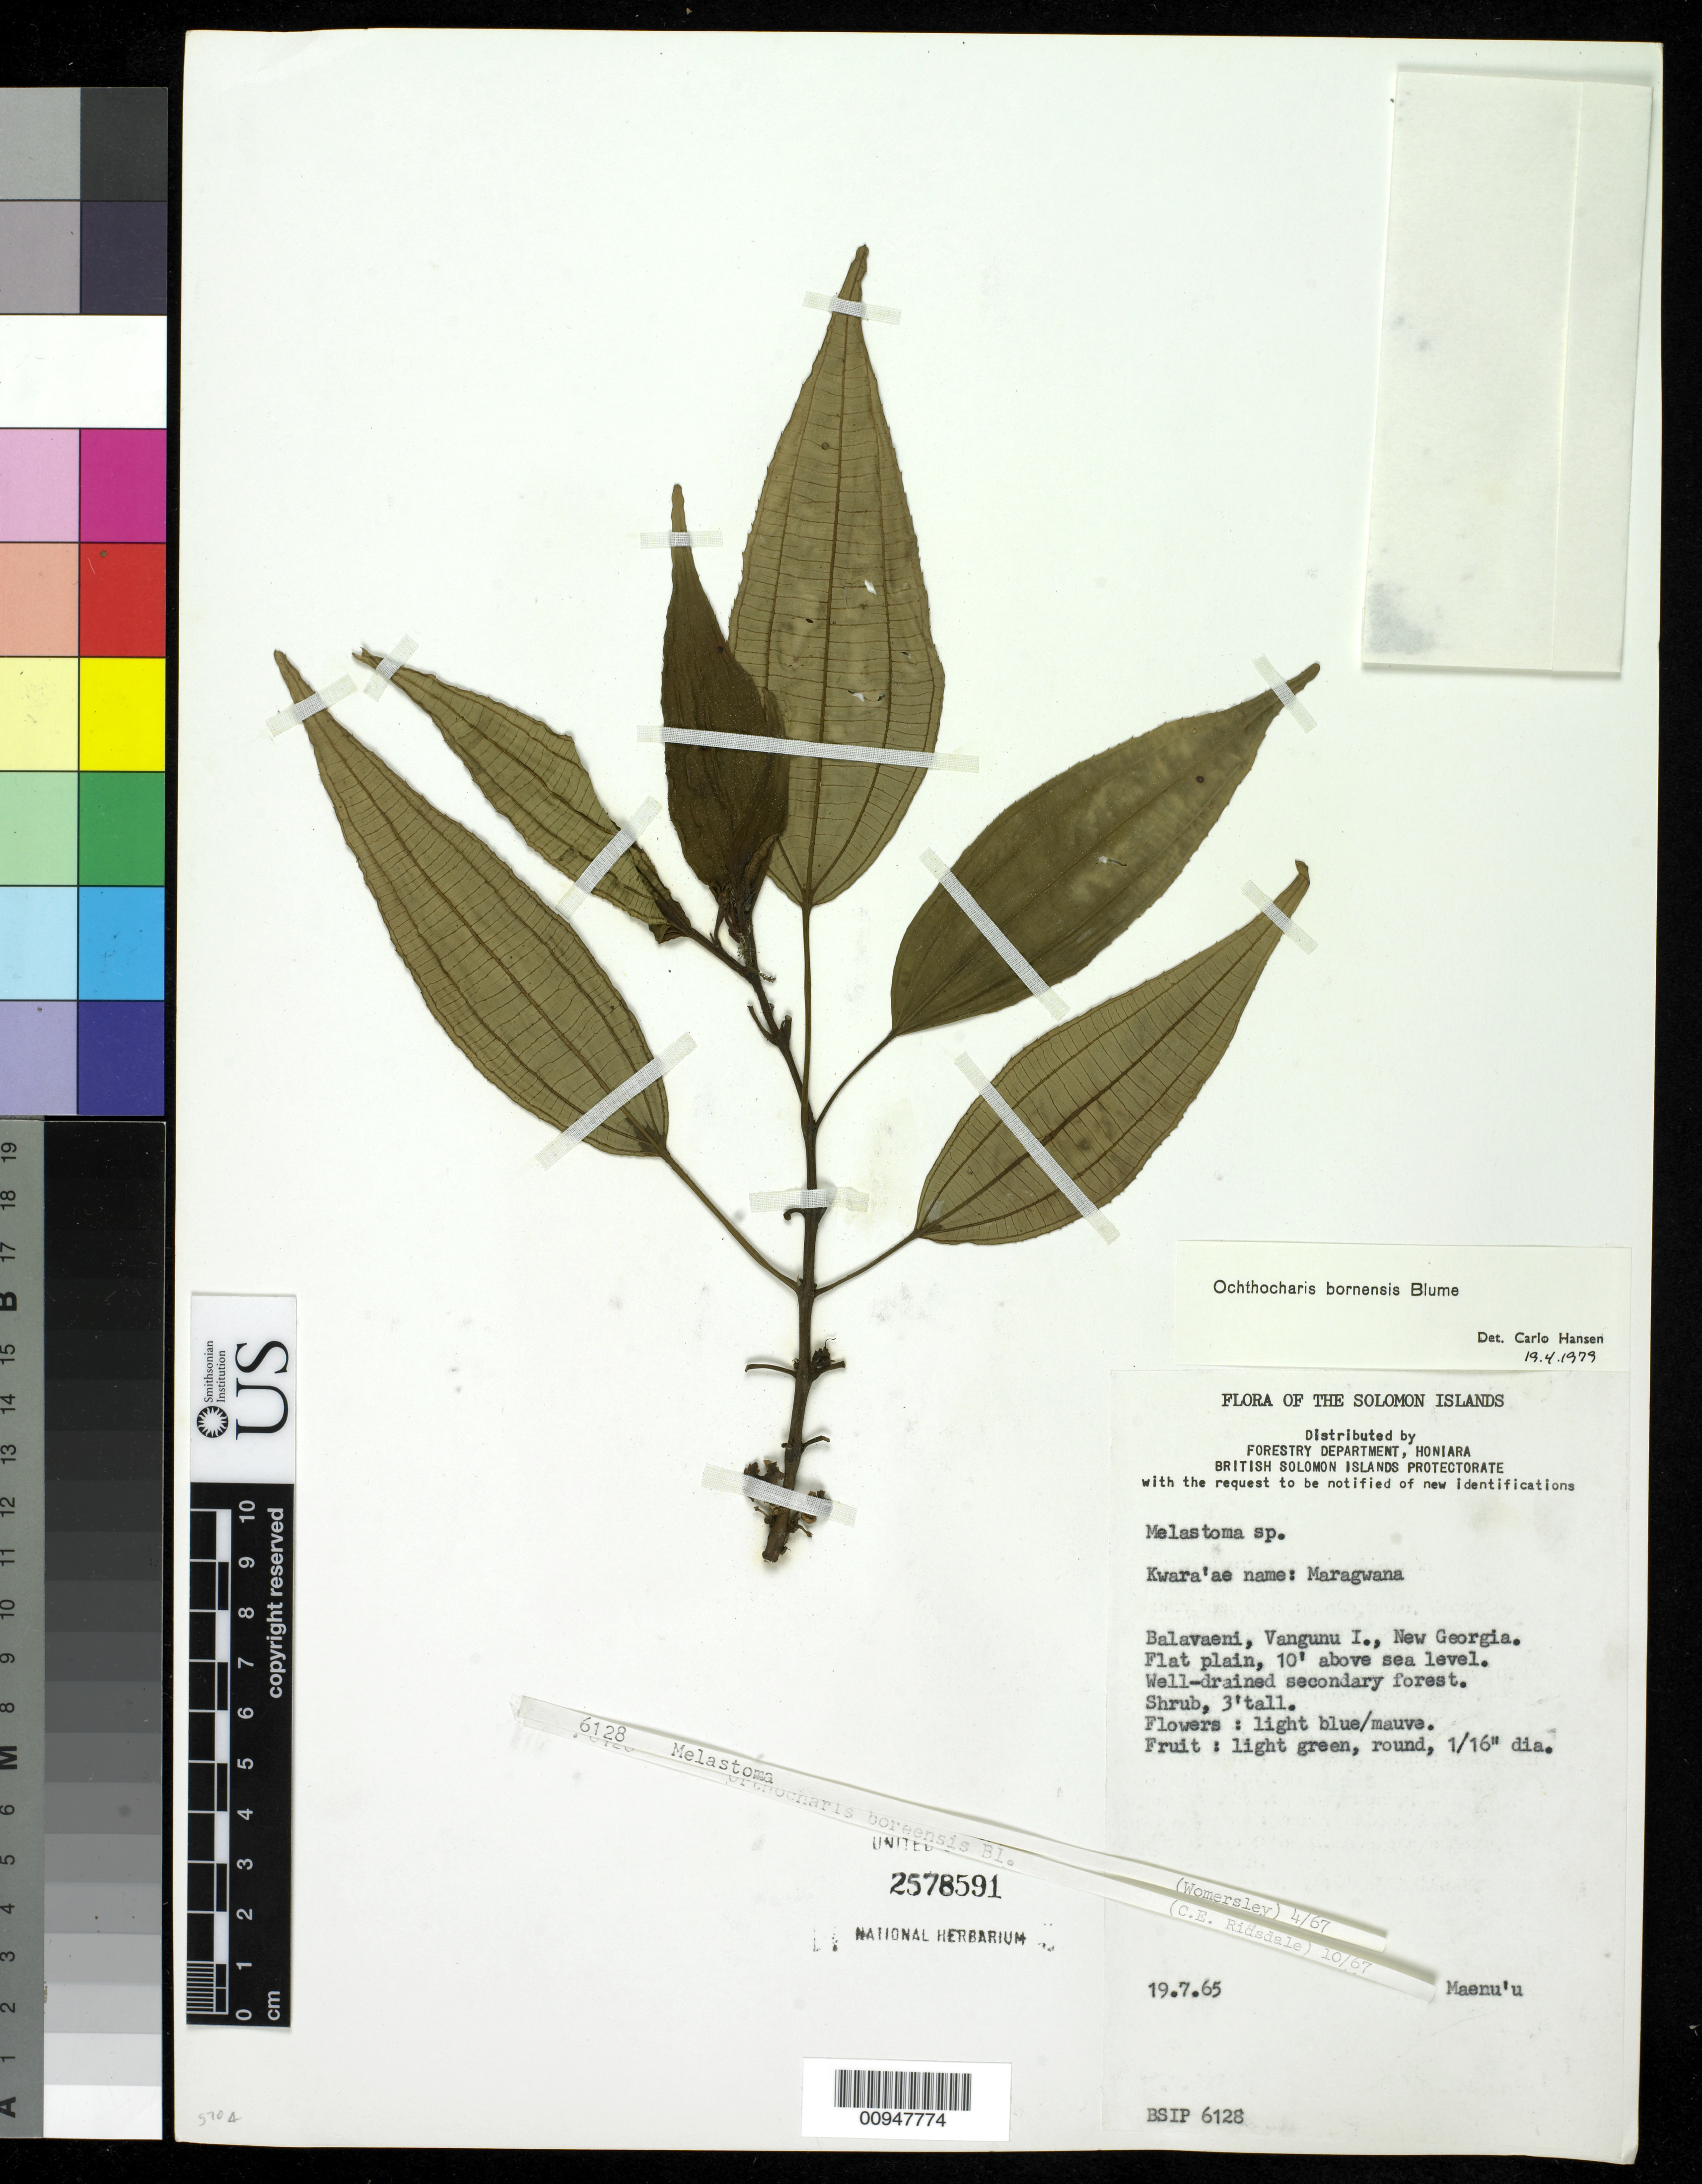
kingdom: Plantae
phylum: Tracheophyta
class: Magnoliopsida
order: Myrtales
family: Melastomataceae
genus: Ochthocharis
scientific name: Ochthocharis bornensis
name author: Blume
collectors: L. Maenu'u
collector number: BSIP 6128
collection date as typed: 19 Jun 1965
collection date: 1965-06-19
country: Solomon Islands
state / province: Western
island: Vangunu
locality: Balavaeni, Vangunu I., Solomon Islands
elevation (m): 3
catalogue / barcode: US 2578591